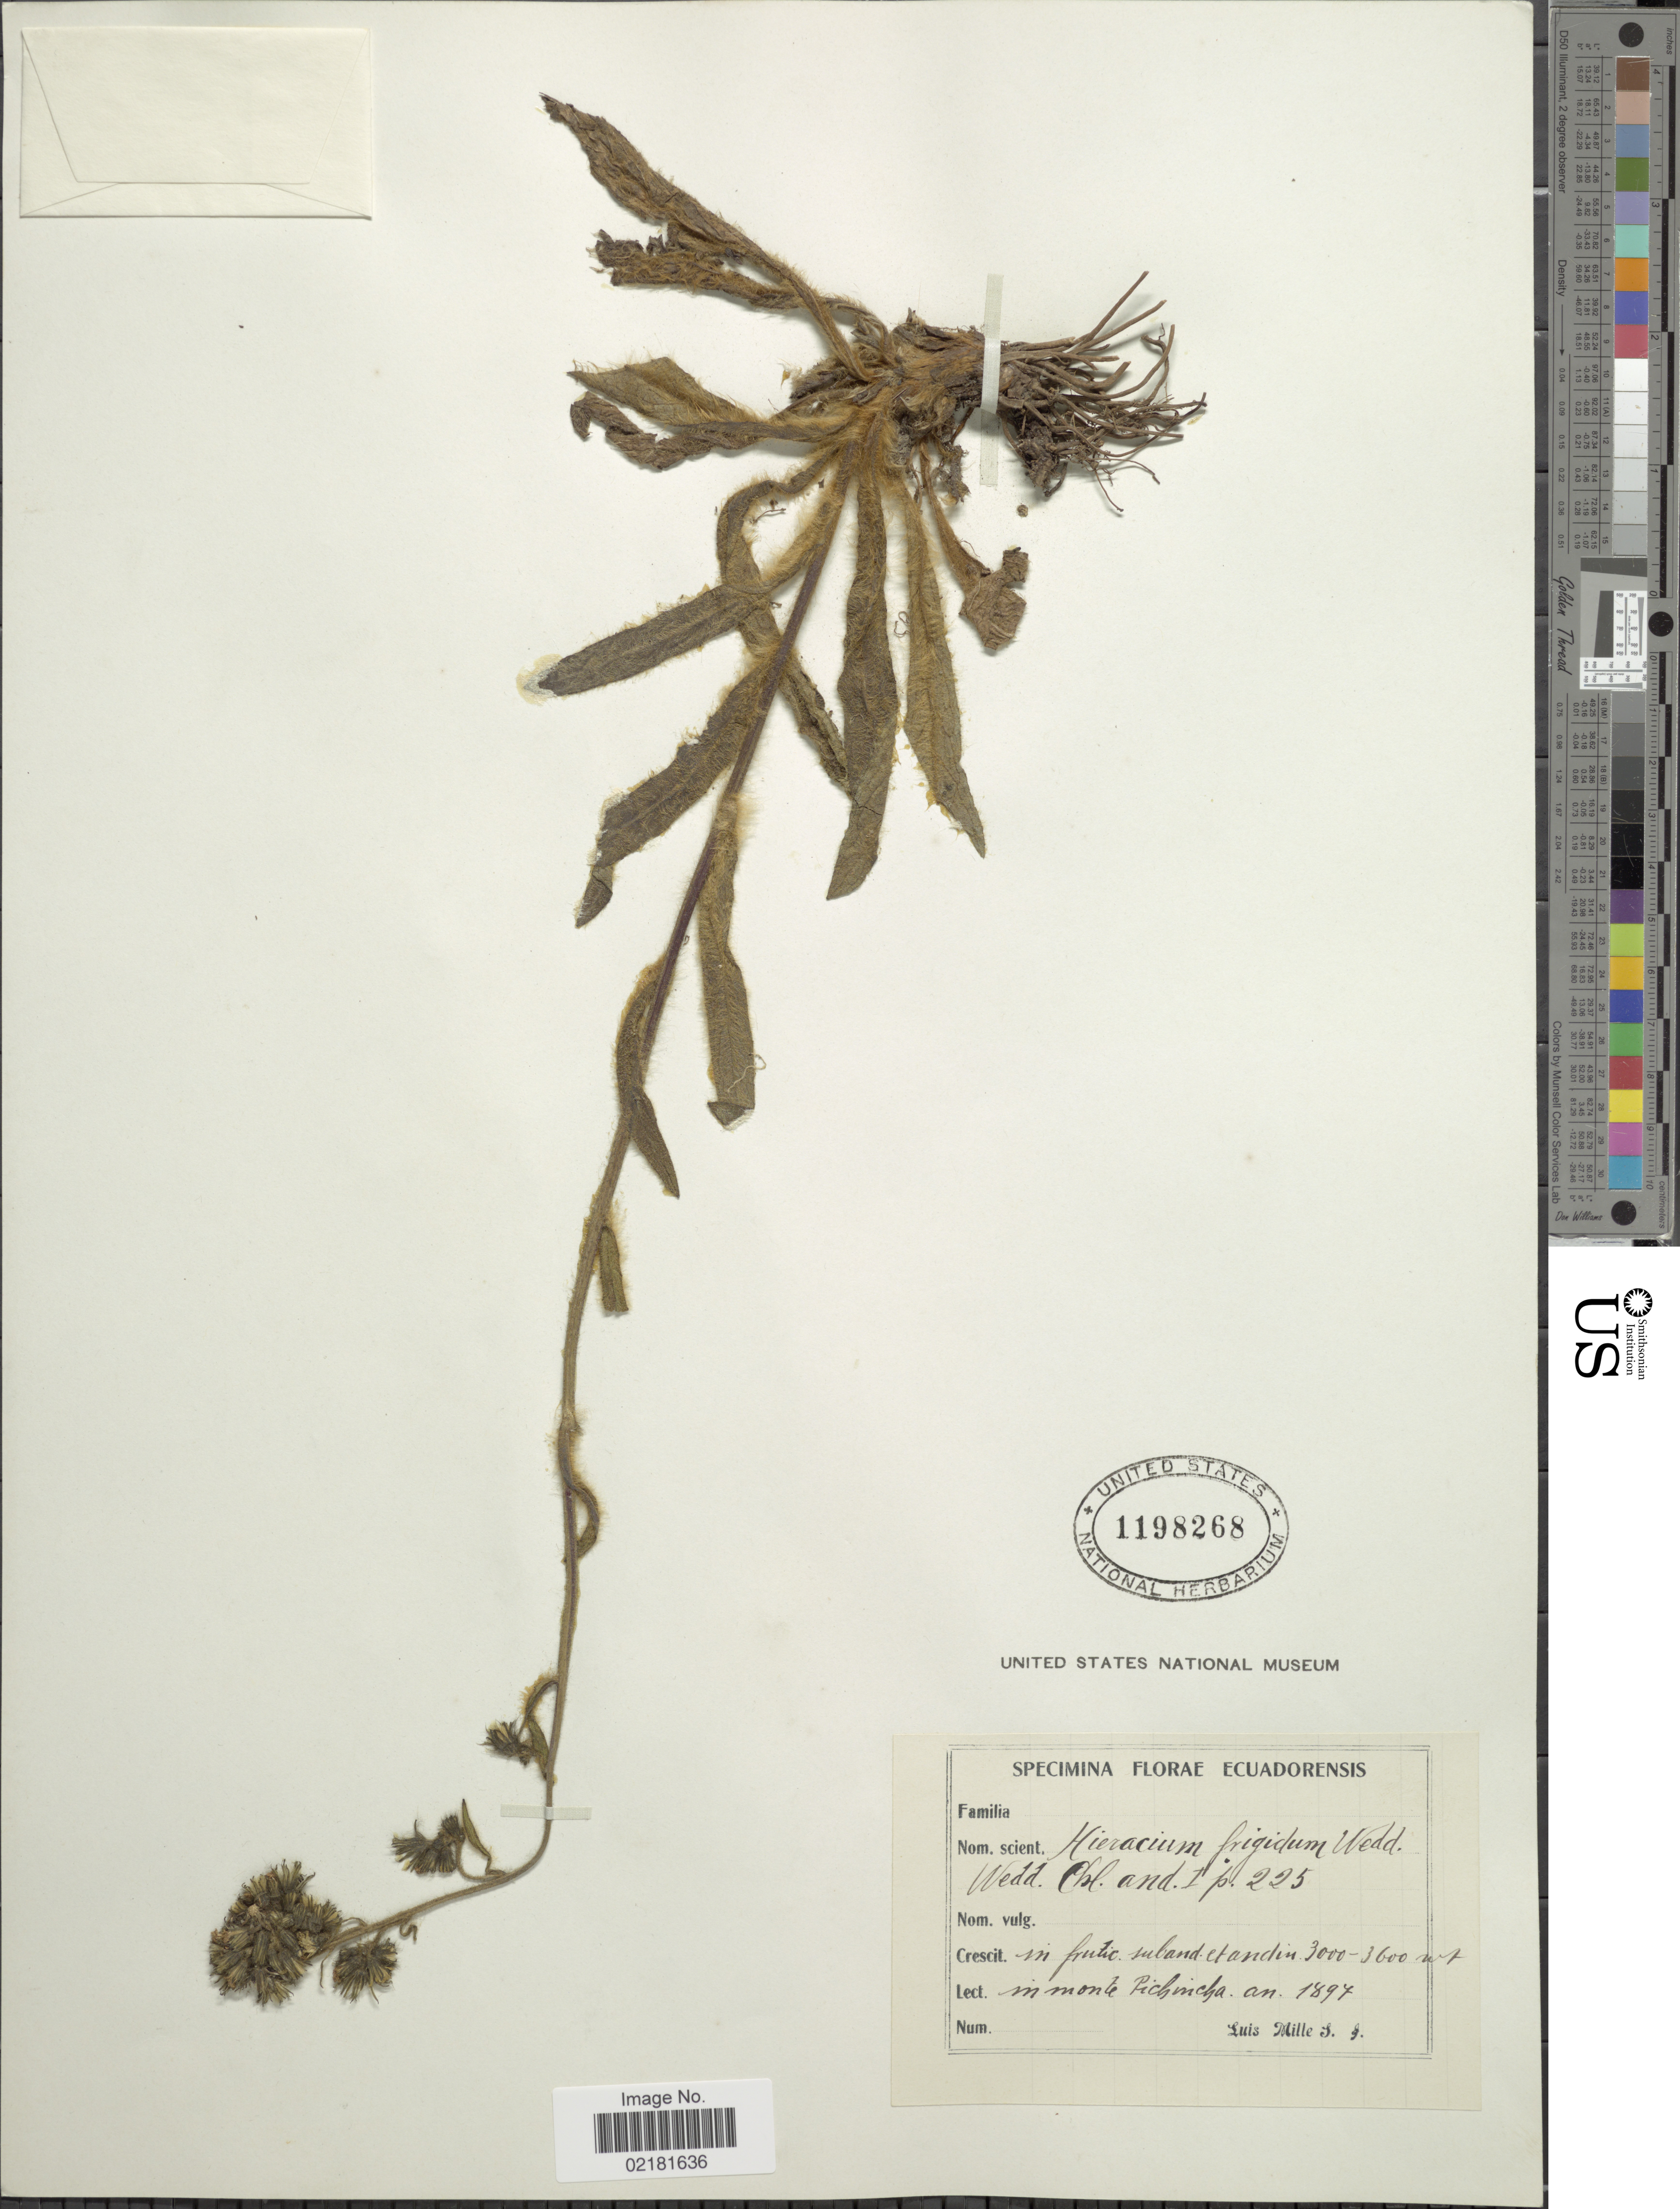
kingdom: Plantae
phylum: Tracheophyta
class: Magnoliopsida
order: Asterales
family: Asteraceae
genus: Hieracium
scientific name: Hieracium jubatum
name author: Fr.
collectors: L. Mille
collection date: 1897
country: Ecuador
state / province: Pichincha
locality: In frutic. suband et andin, in monte Pichincha.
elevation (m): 3000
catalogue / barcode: US 1198268